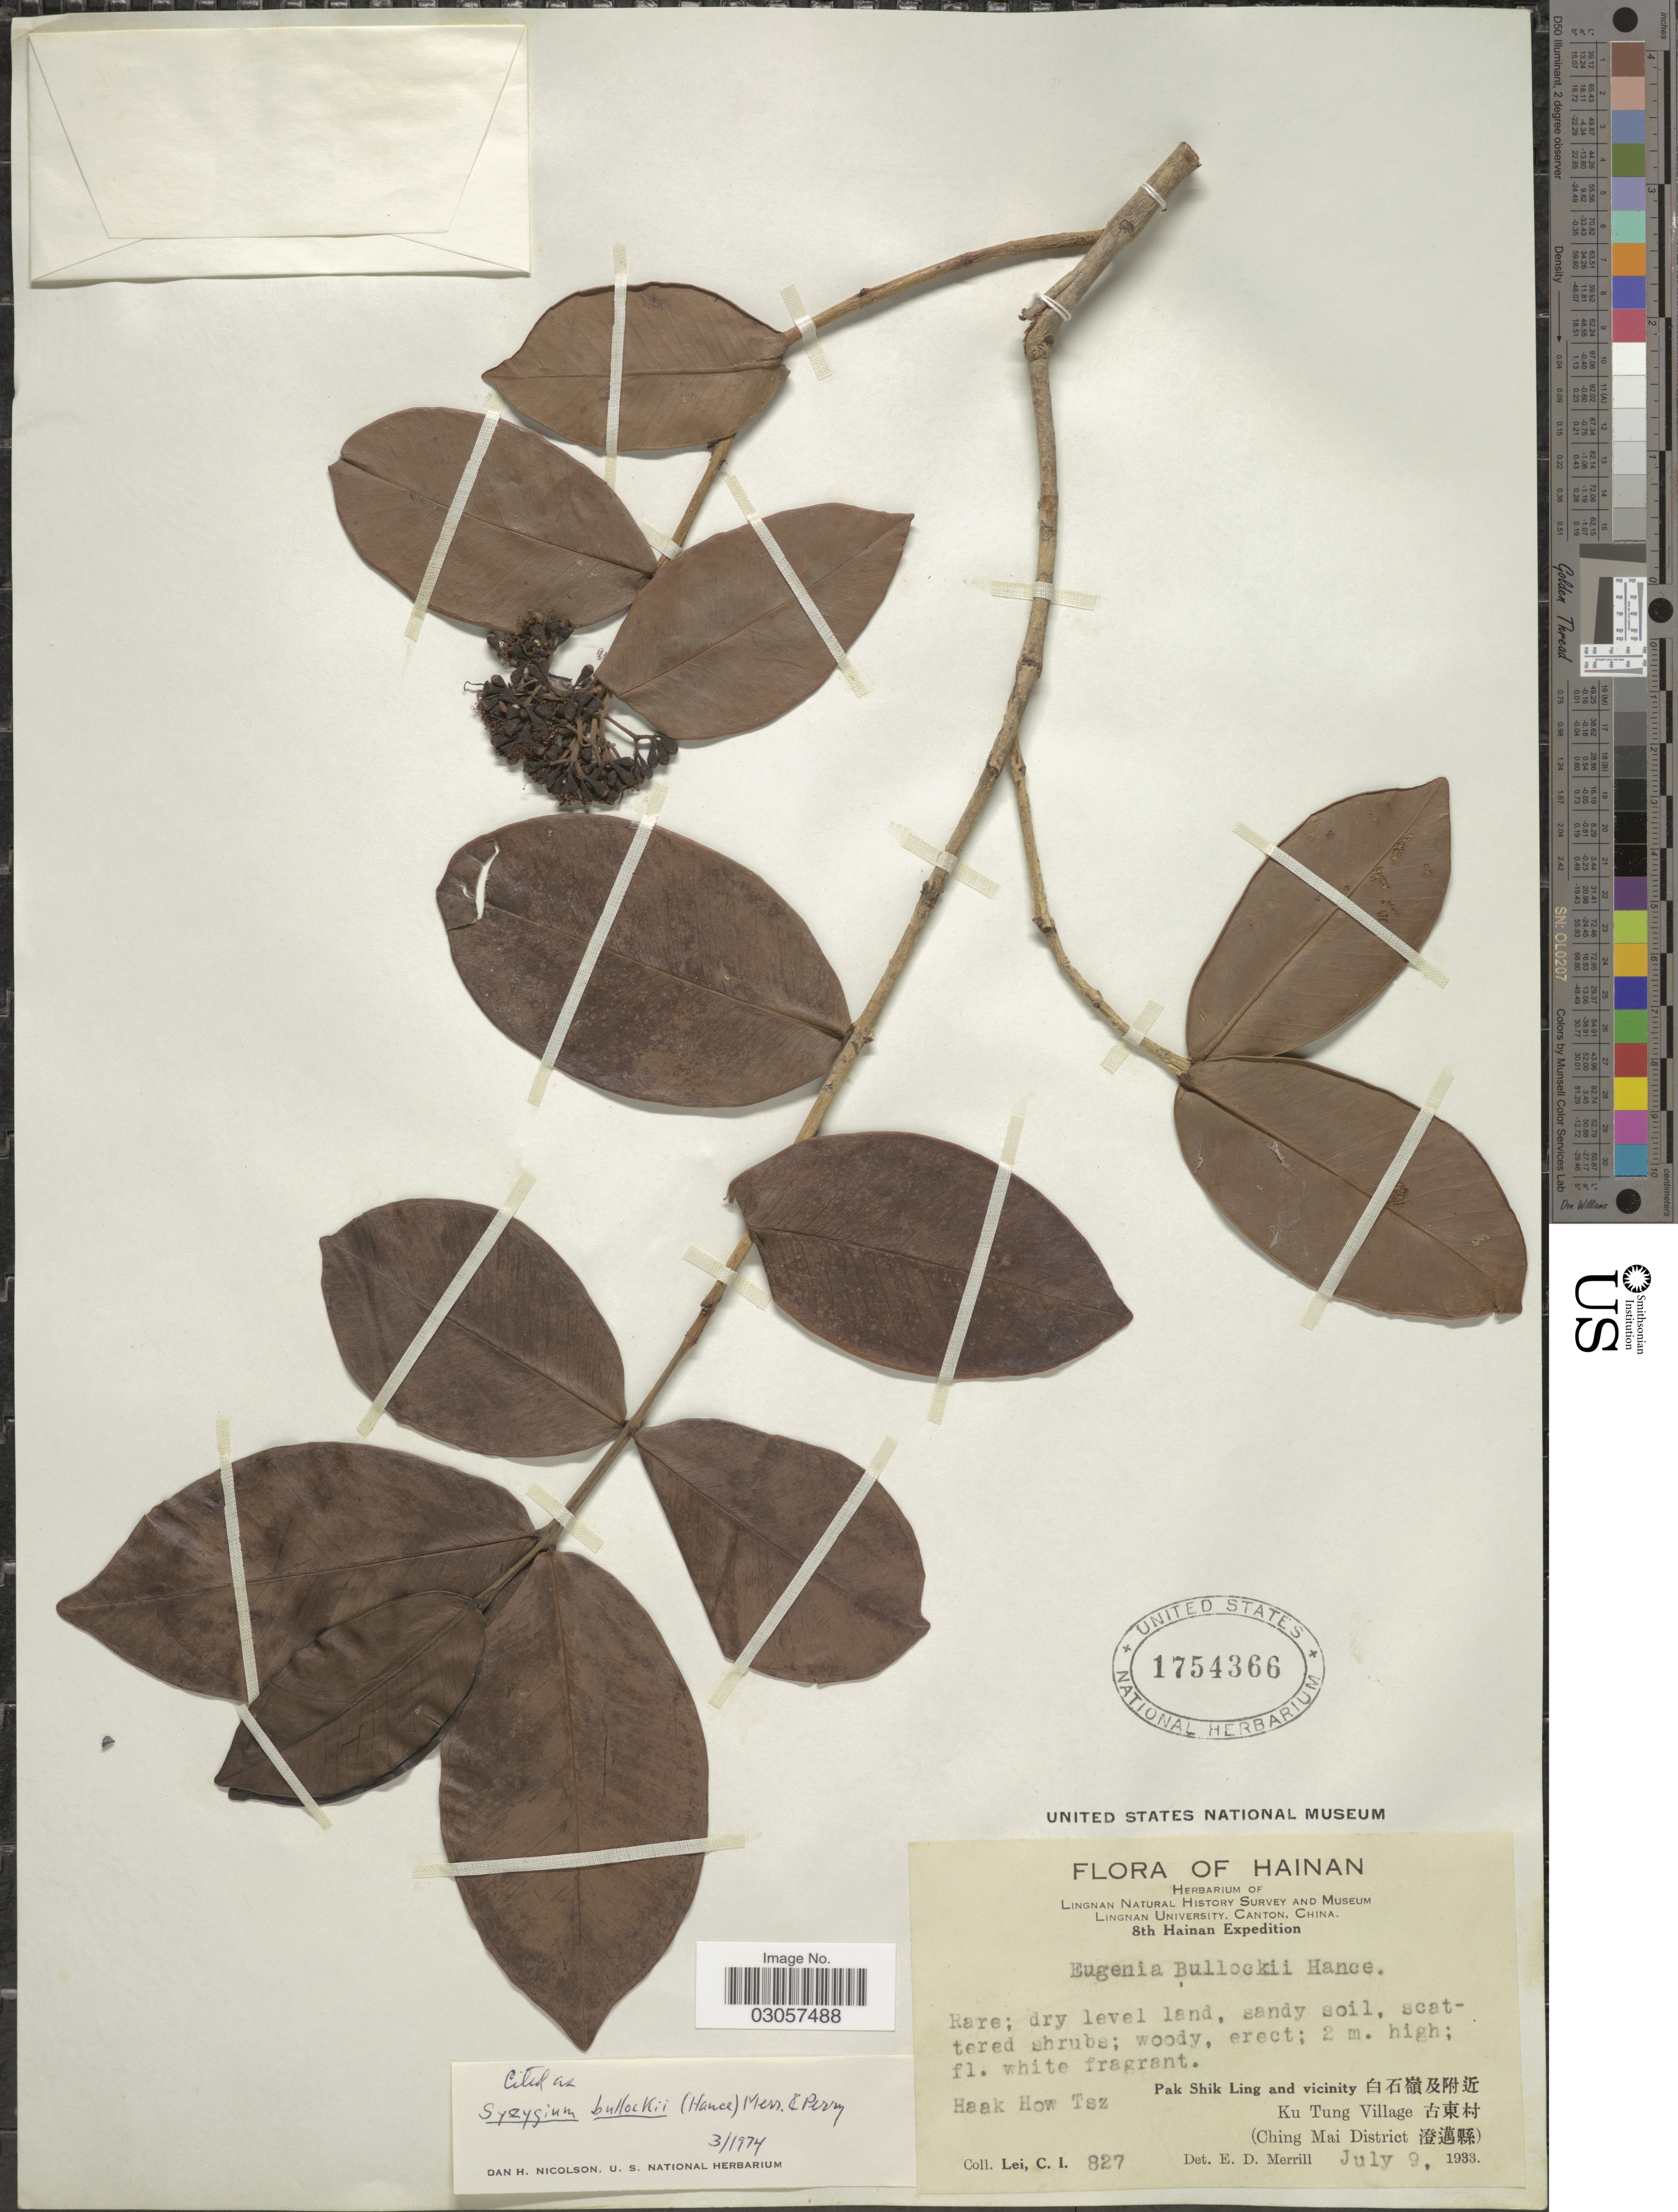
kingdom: Plantae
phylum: Tracheophyta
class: Magnoliopsida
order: Myrtales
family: Myrtaceae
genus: Syzygium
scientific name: Syzygium bullockii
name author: (Hance) Merr. & L.M. Perry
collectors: C. I. Lei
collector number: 827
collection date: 1933-07-09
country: China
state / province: Hainan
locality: Pak Shik Ling and vicinity, Ku Tung Village, (Ching Mai District), Haak How Tsz.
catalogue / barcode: US 1754366